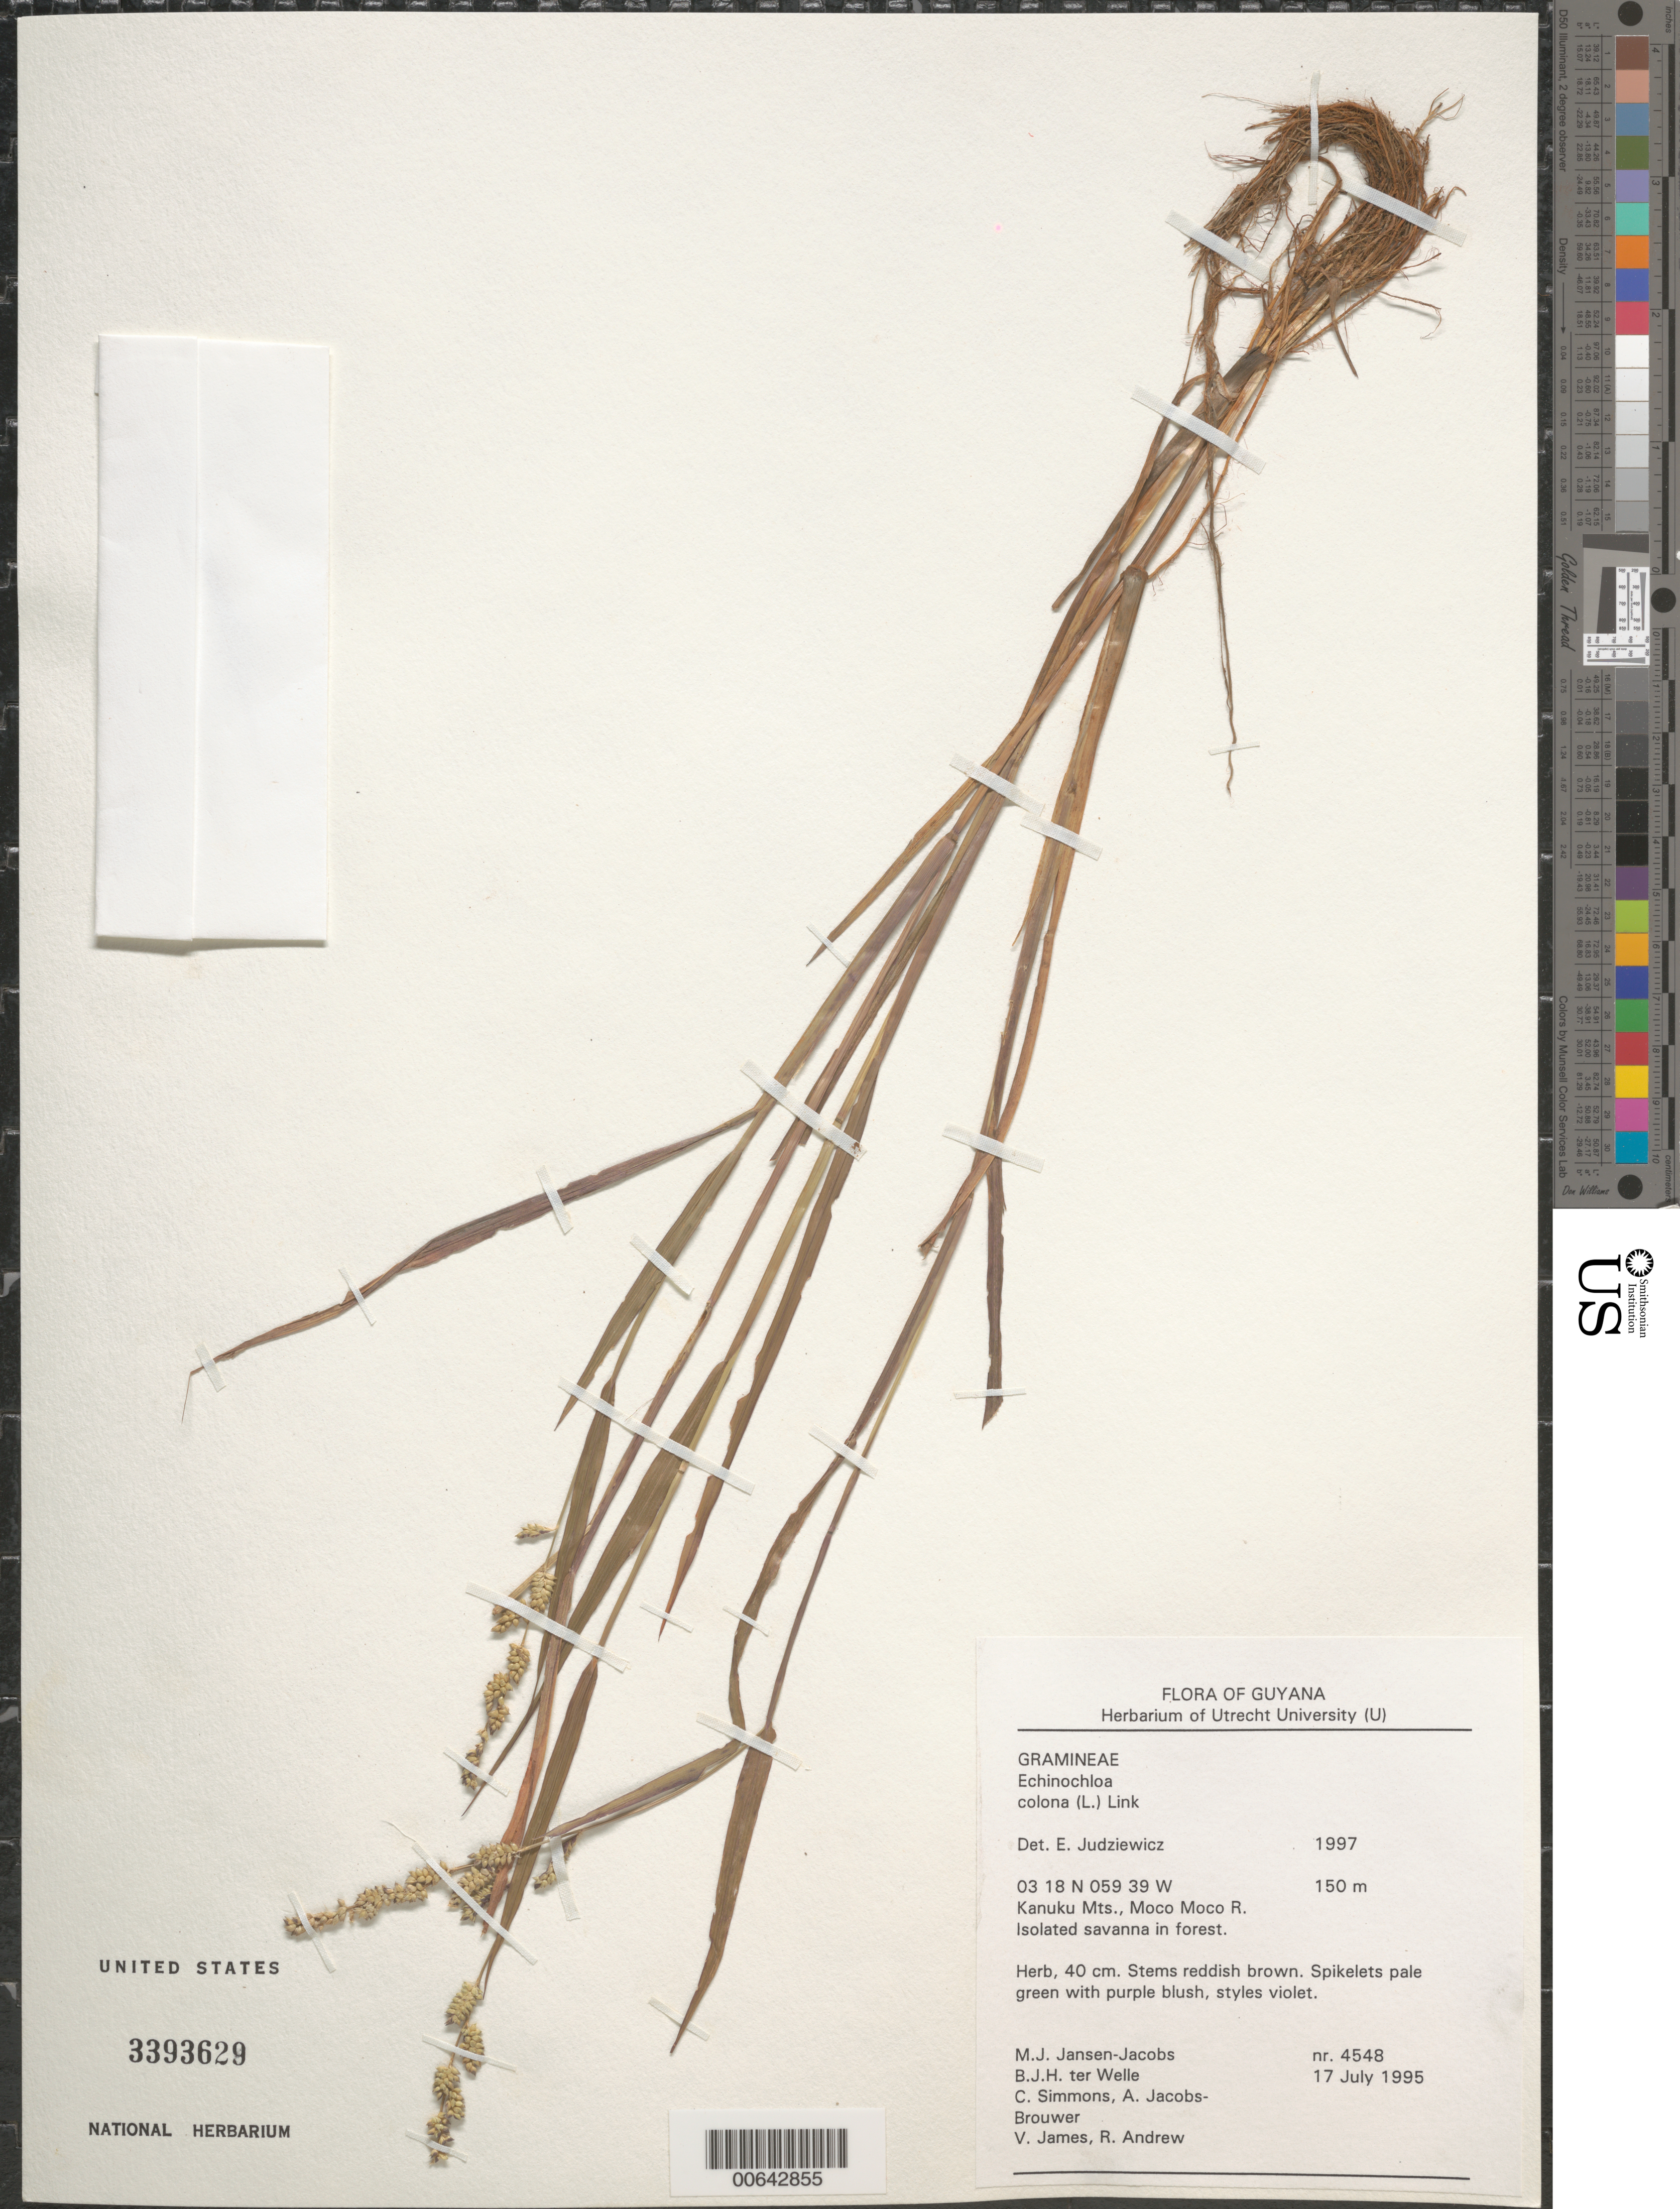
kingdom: Plantae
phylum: Tracheophyta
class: Liliopsida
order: Poales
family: Poaceae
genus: Echinochloa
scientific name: Echinochloa colona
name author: (L.) Link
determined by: Judziewicz, E. J.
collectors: M. J. Jansen-Jacobs, B. Welle, C. Simmons, A. Jacobs-Brouwer, V. James & R. Andrew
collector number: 4548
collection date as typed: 17-Jul-95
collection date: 1995-07-17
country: Guyana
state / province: U. Takutu-U. Essequibo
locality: Moco Moco River, Kanuku Mts.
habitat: Isolated savanna in forest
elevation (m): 150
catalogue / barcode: US 3393629